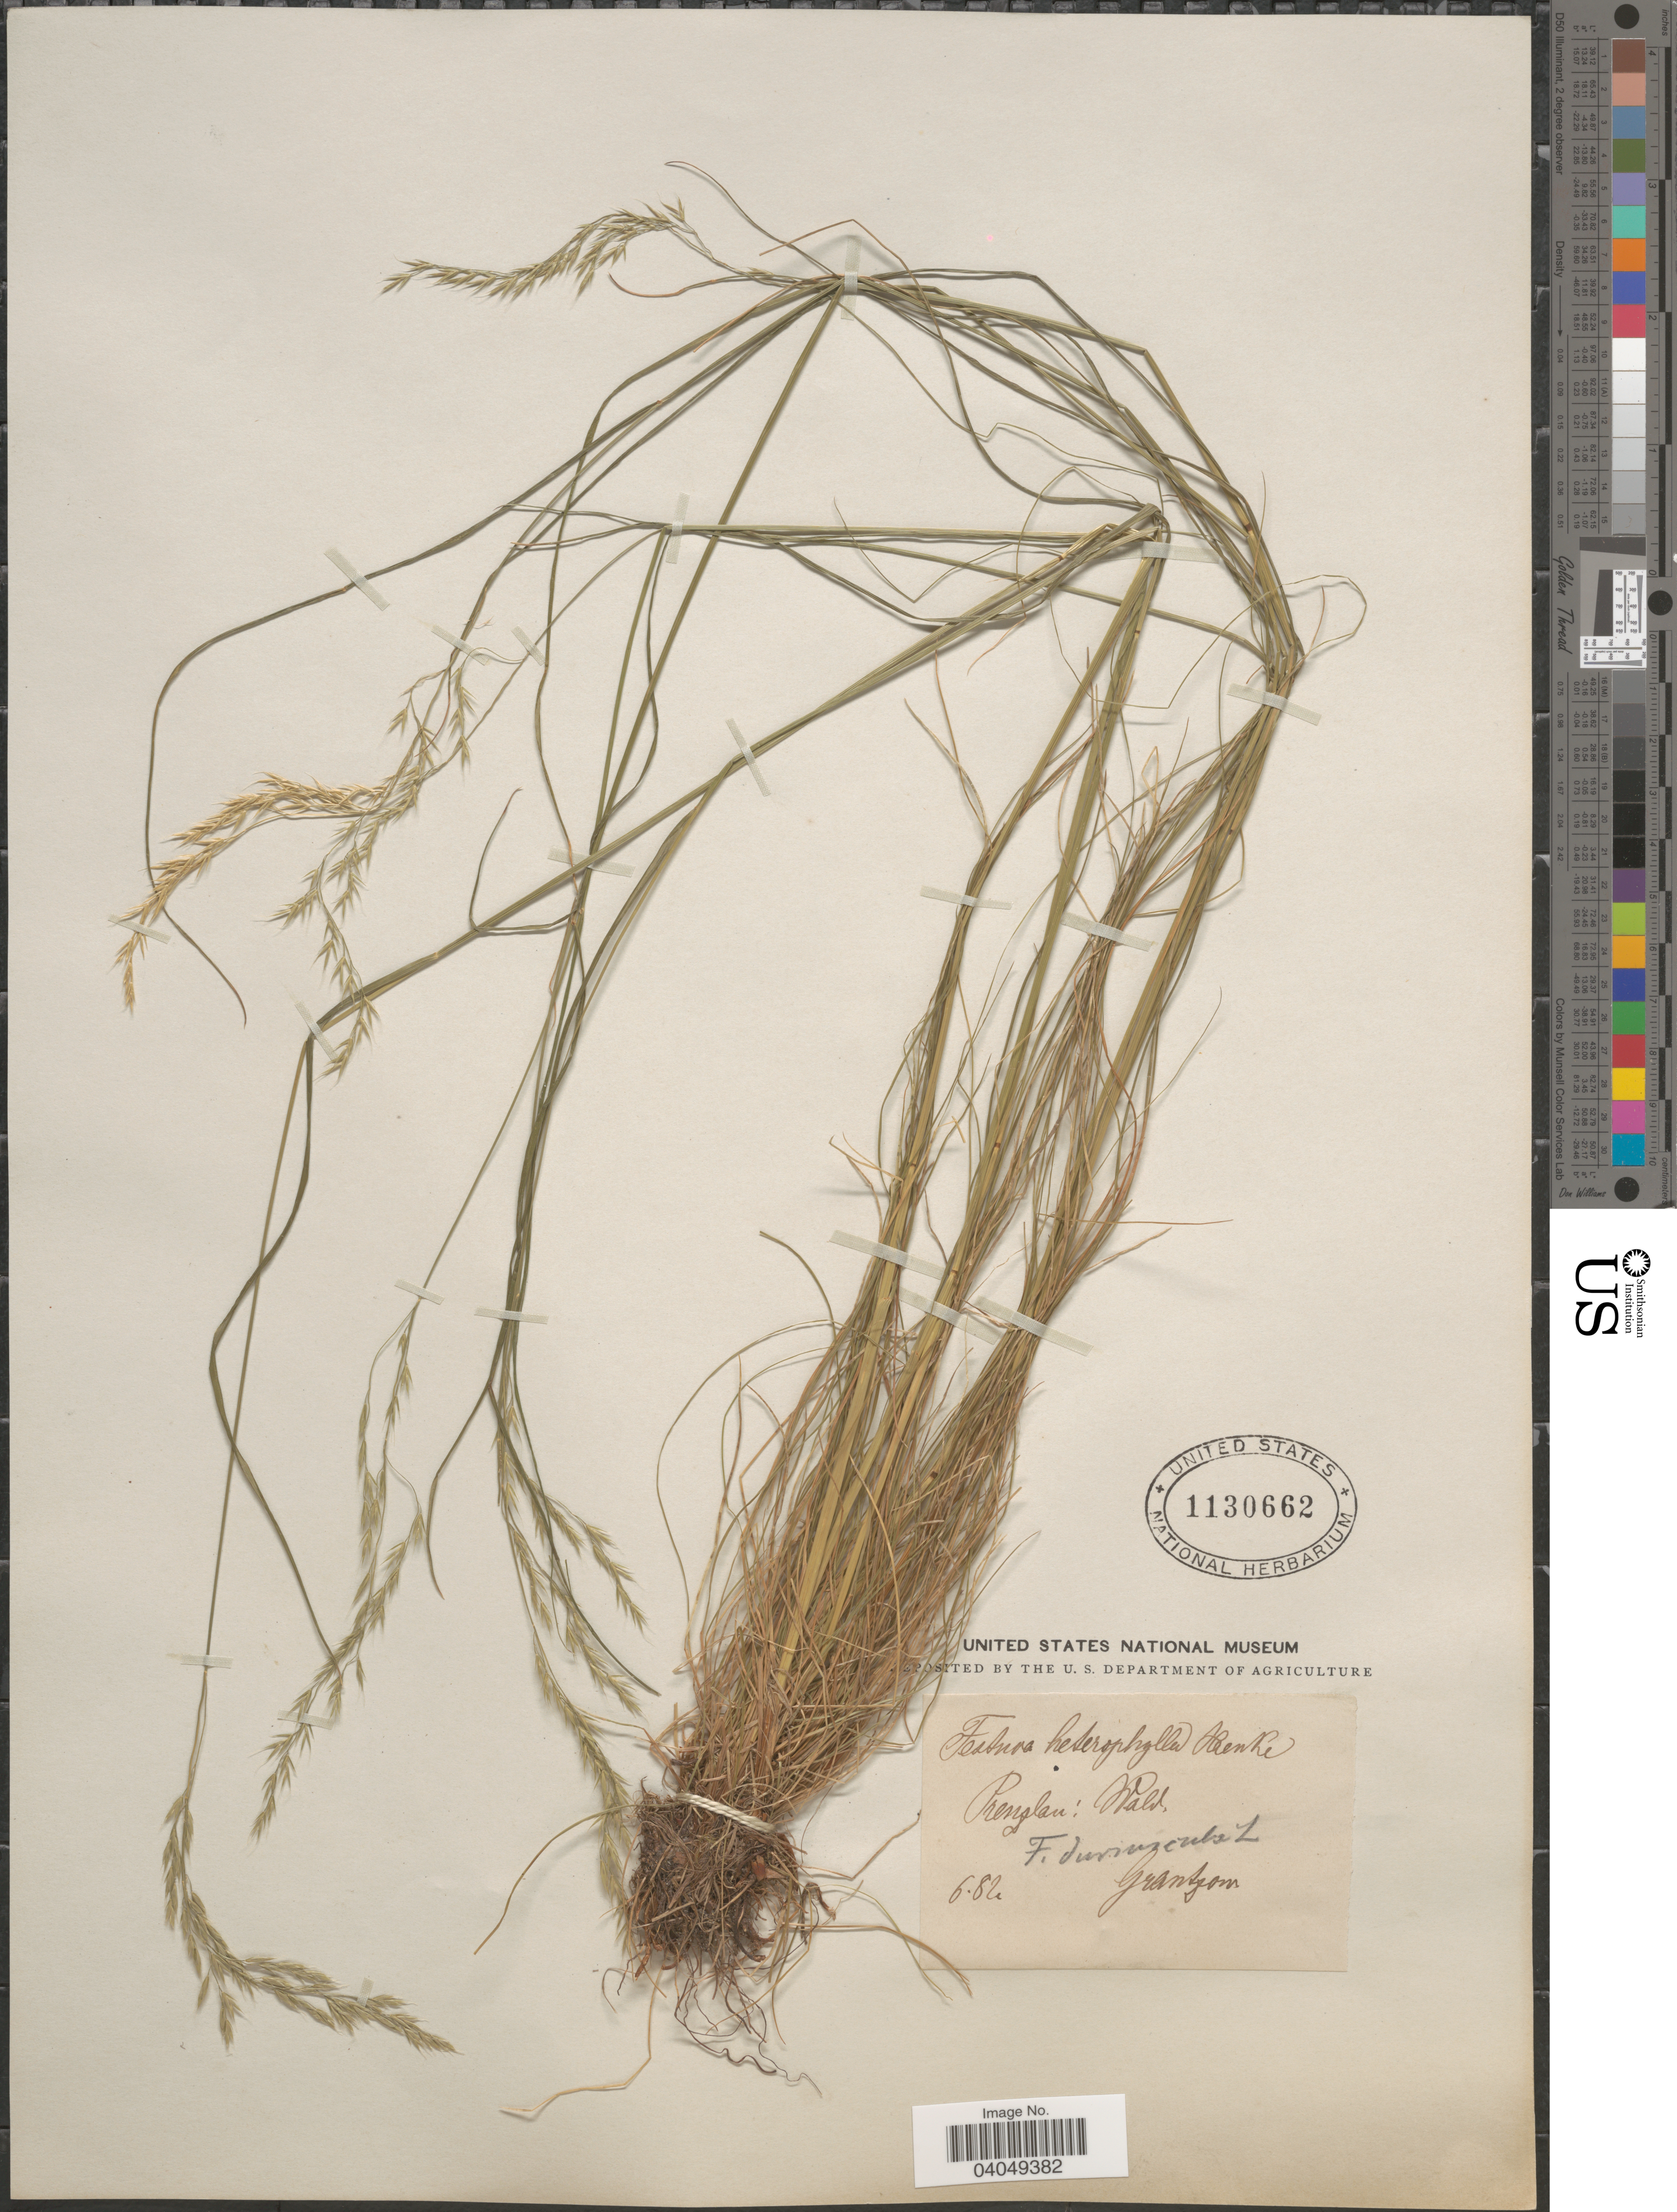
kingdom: Plantae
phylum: Tracheophyta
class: Liliopsida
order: Poales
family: Poaceae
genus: Festuca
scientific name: Festuca heterophylla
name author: Lam.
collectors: Grantzow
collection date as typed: Transcribed d/m/y: /6/82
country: Germany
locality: Prenzlau: Wald.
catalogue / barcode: US 1130662